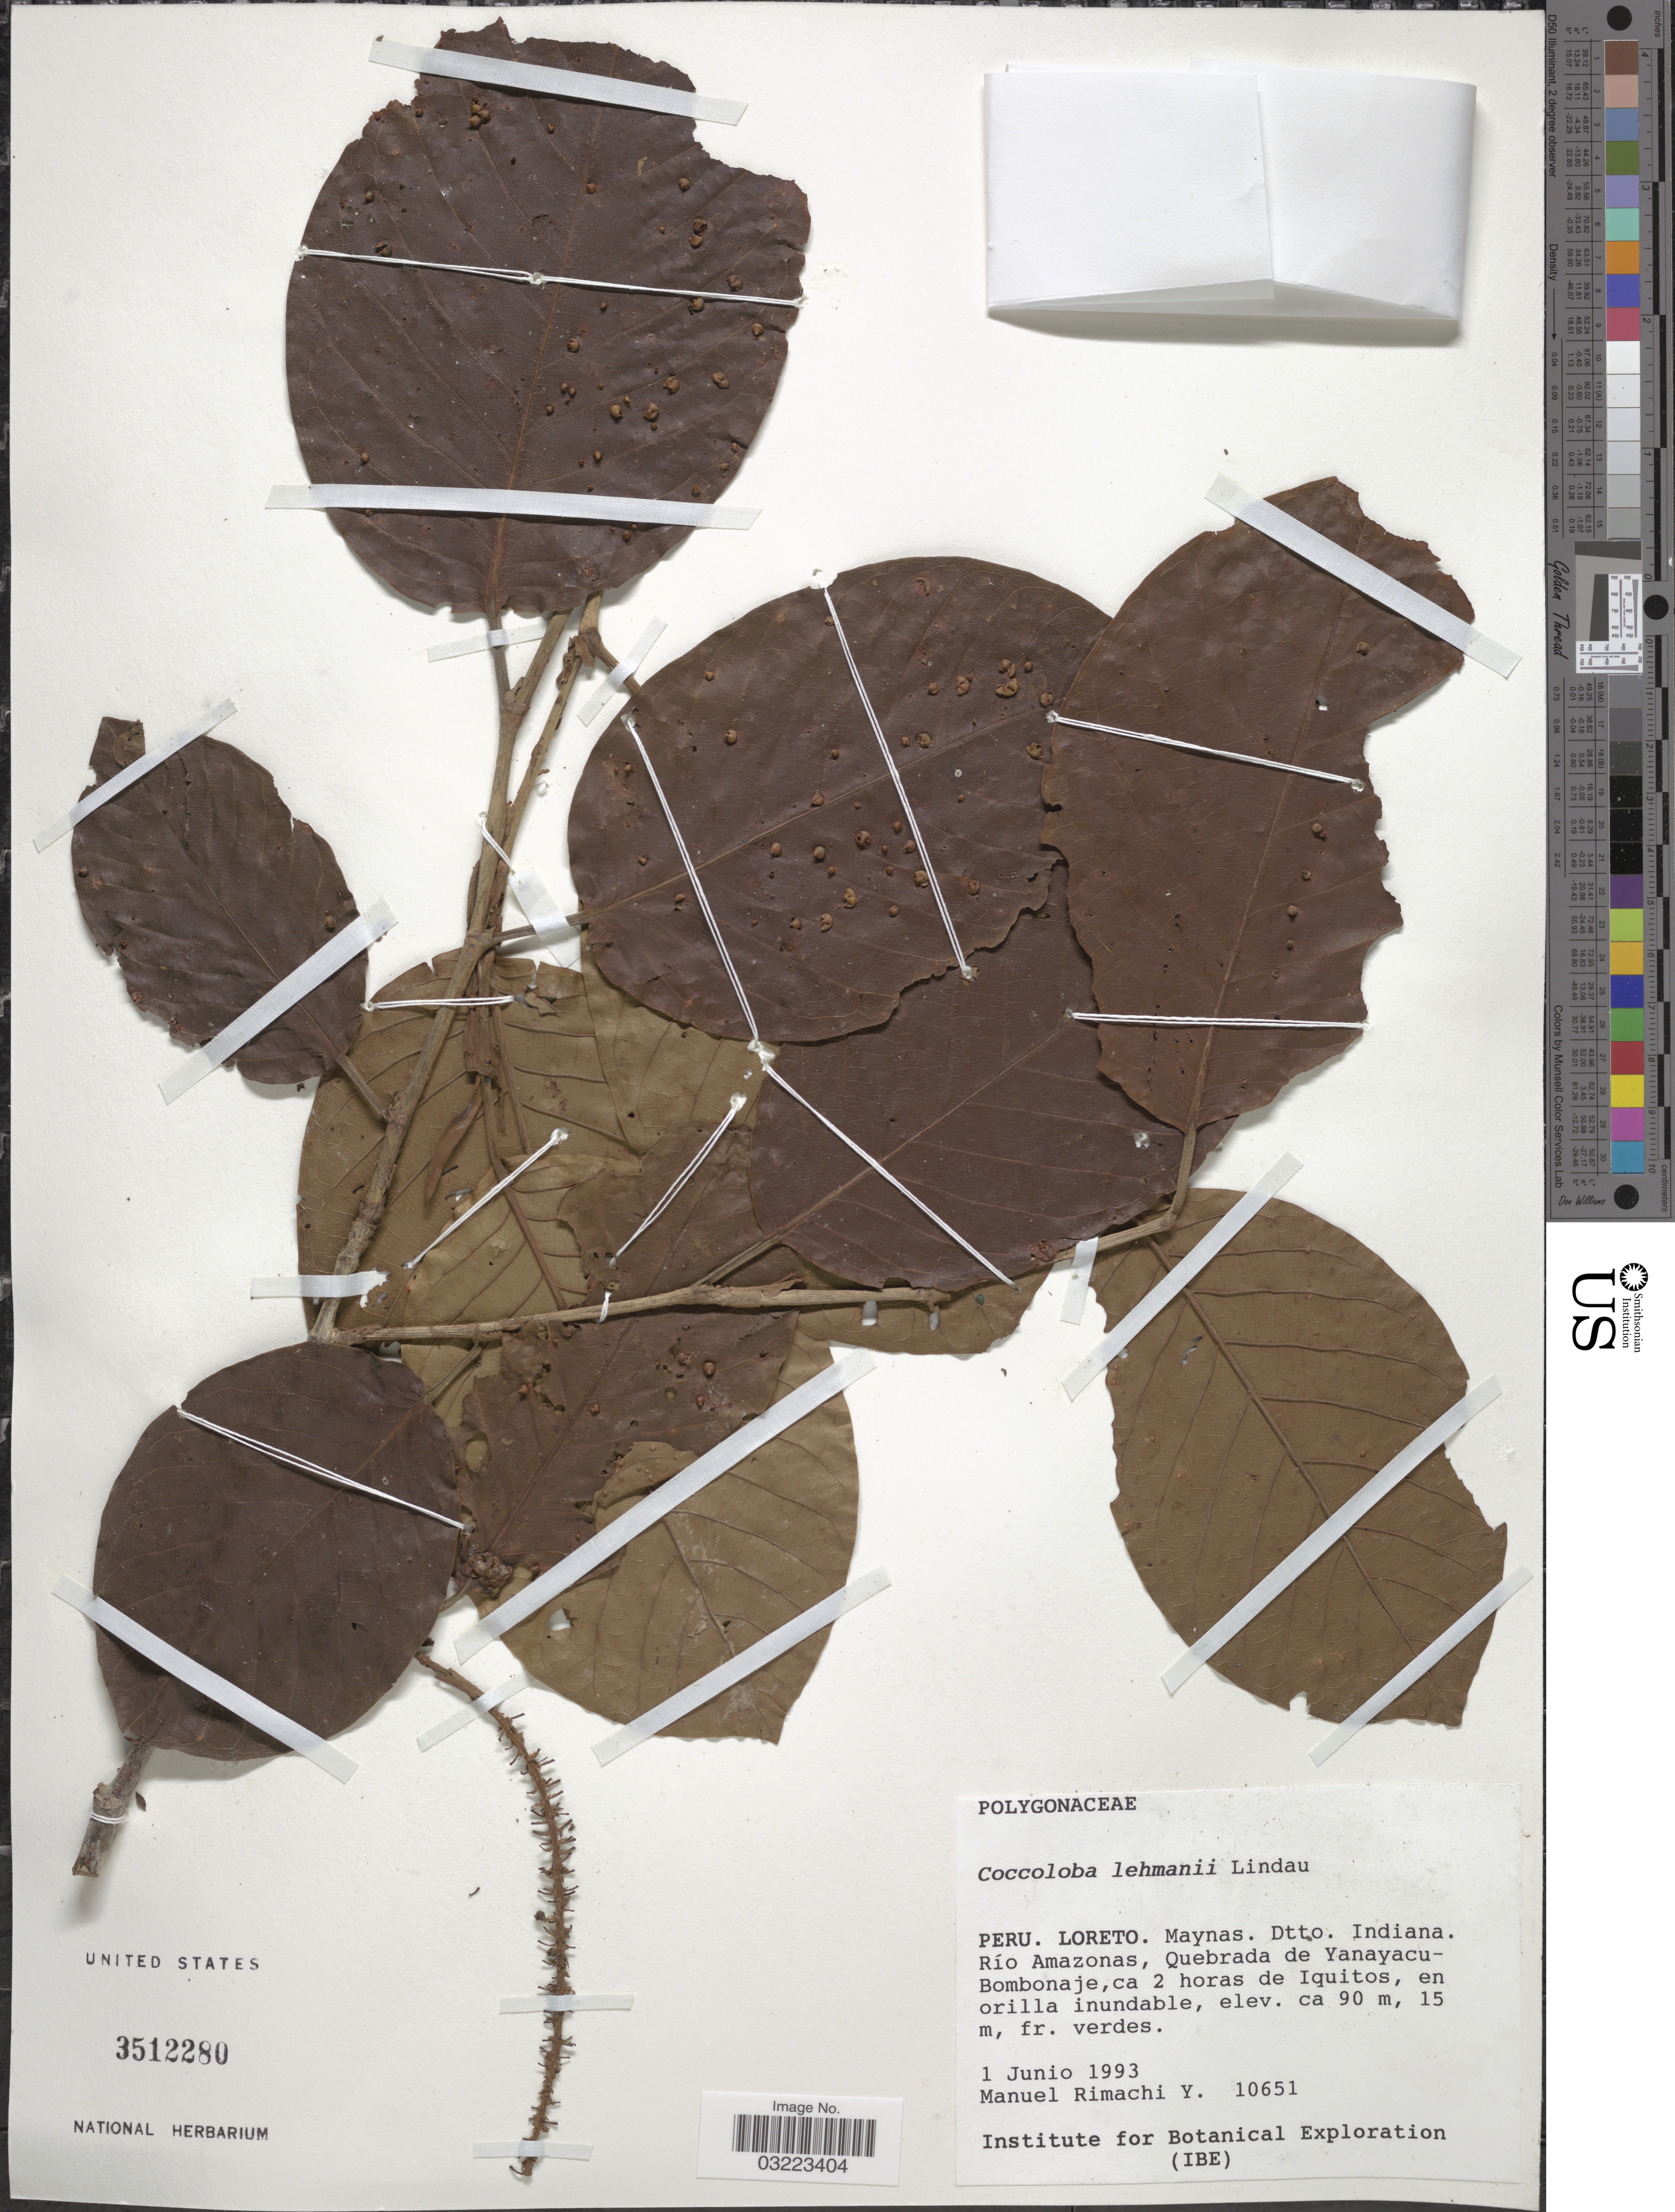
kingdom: Plantae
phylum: Tracheophyta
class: Magnoliopsida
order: Caryophyllales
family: Polygonaceae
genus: Coccoloba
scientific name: Coccoloba lehmannii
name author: Lindau ex Hieron.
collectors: M. Rimachi Y.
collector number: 10651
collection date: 1993-06-01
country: Peru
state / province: Loreto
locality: Maynas. Dtto. Indiana. Río Amazonas, Quebrada de Yanayacu-Bombonaje, ca 2 horas de Iquitos.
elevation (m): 90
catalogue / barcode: US 3512280